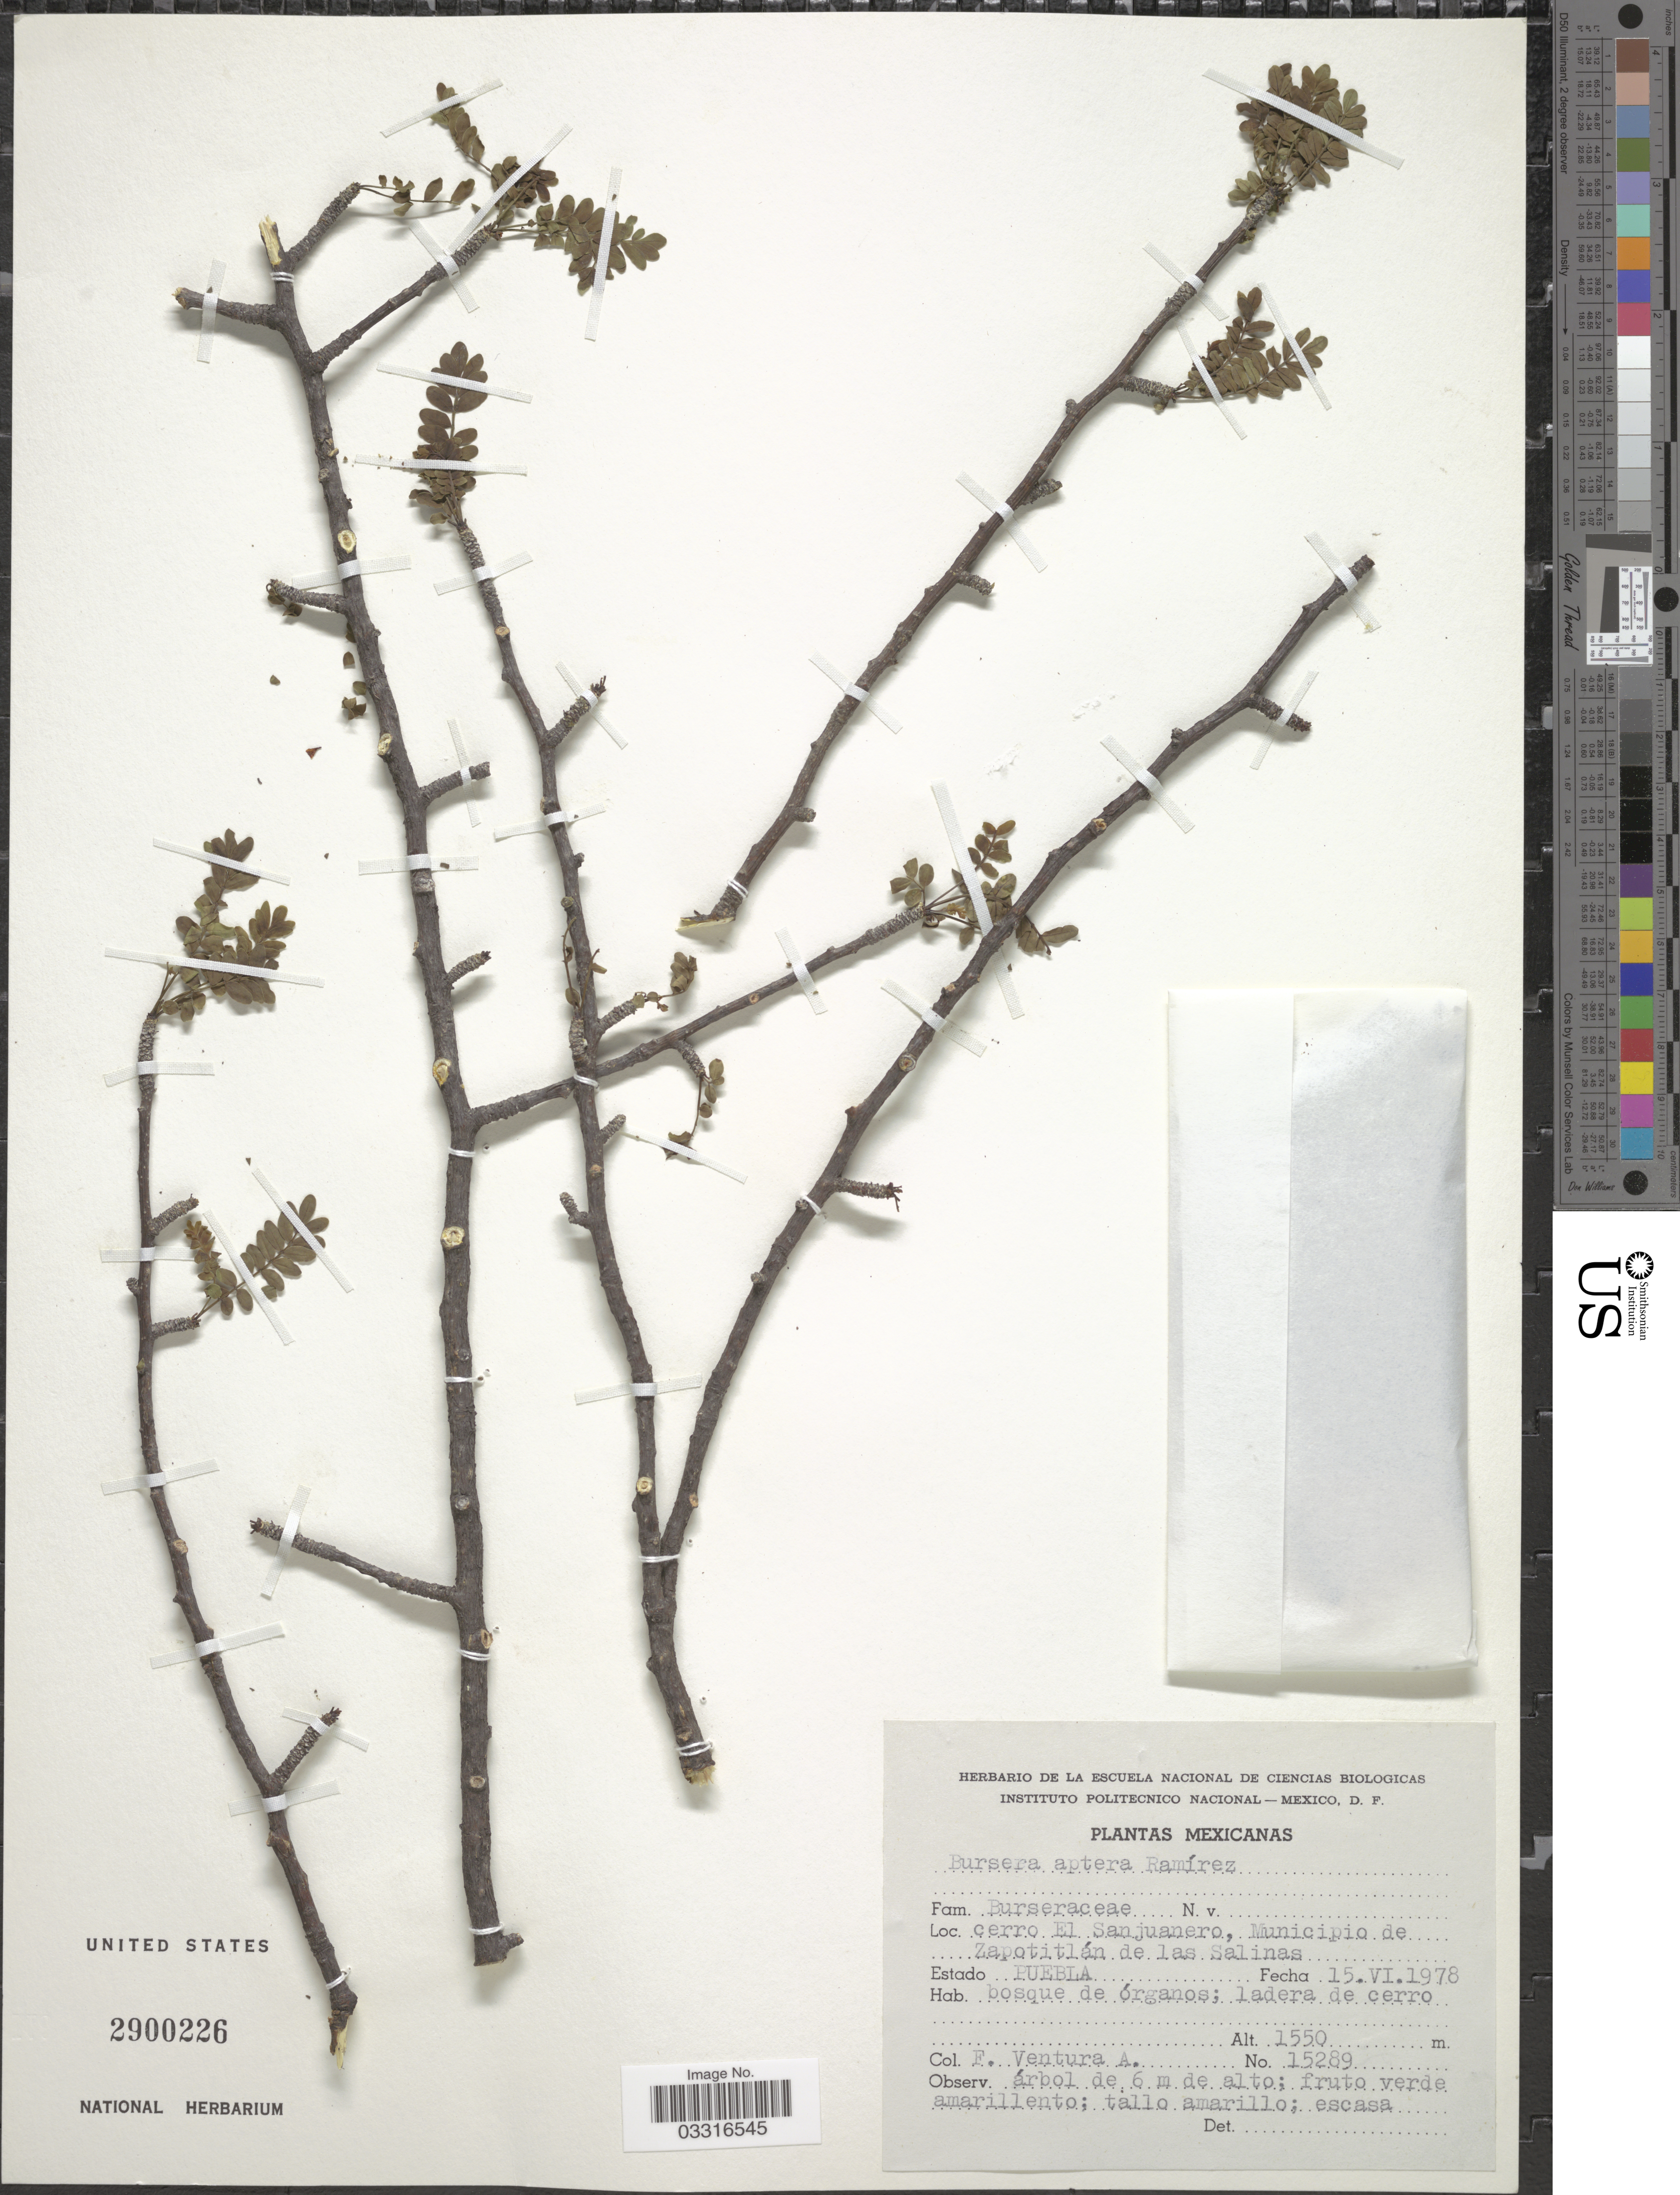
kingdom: Plantae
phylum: Tracheophyta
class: Magnoliopsida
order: Sapindales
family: Burseraceae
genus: Bursera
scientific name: Bursera aptera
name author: Ramírez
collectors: F. Ventura A.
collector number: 15289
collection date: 1978-06-15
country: Mexico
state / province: Puebla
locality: Cerro El Sanjuanero, Municipio de Zapotitlán de las Salinas.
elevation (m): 1550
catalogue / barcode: US 2900226